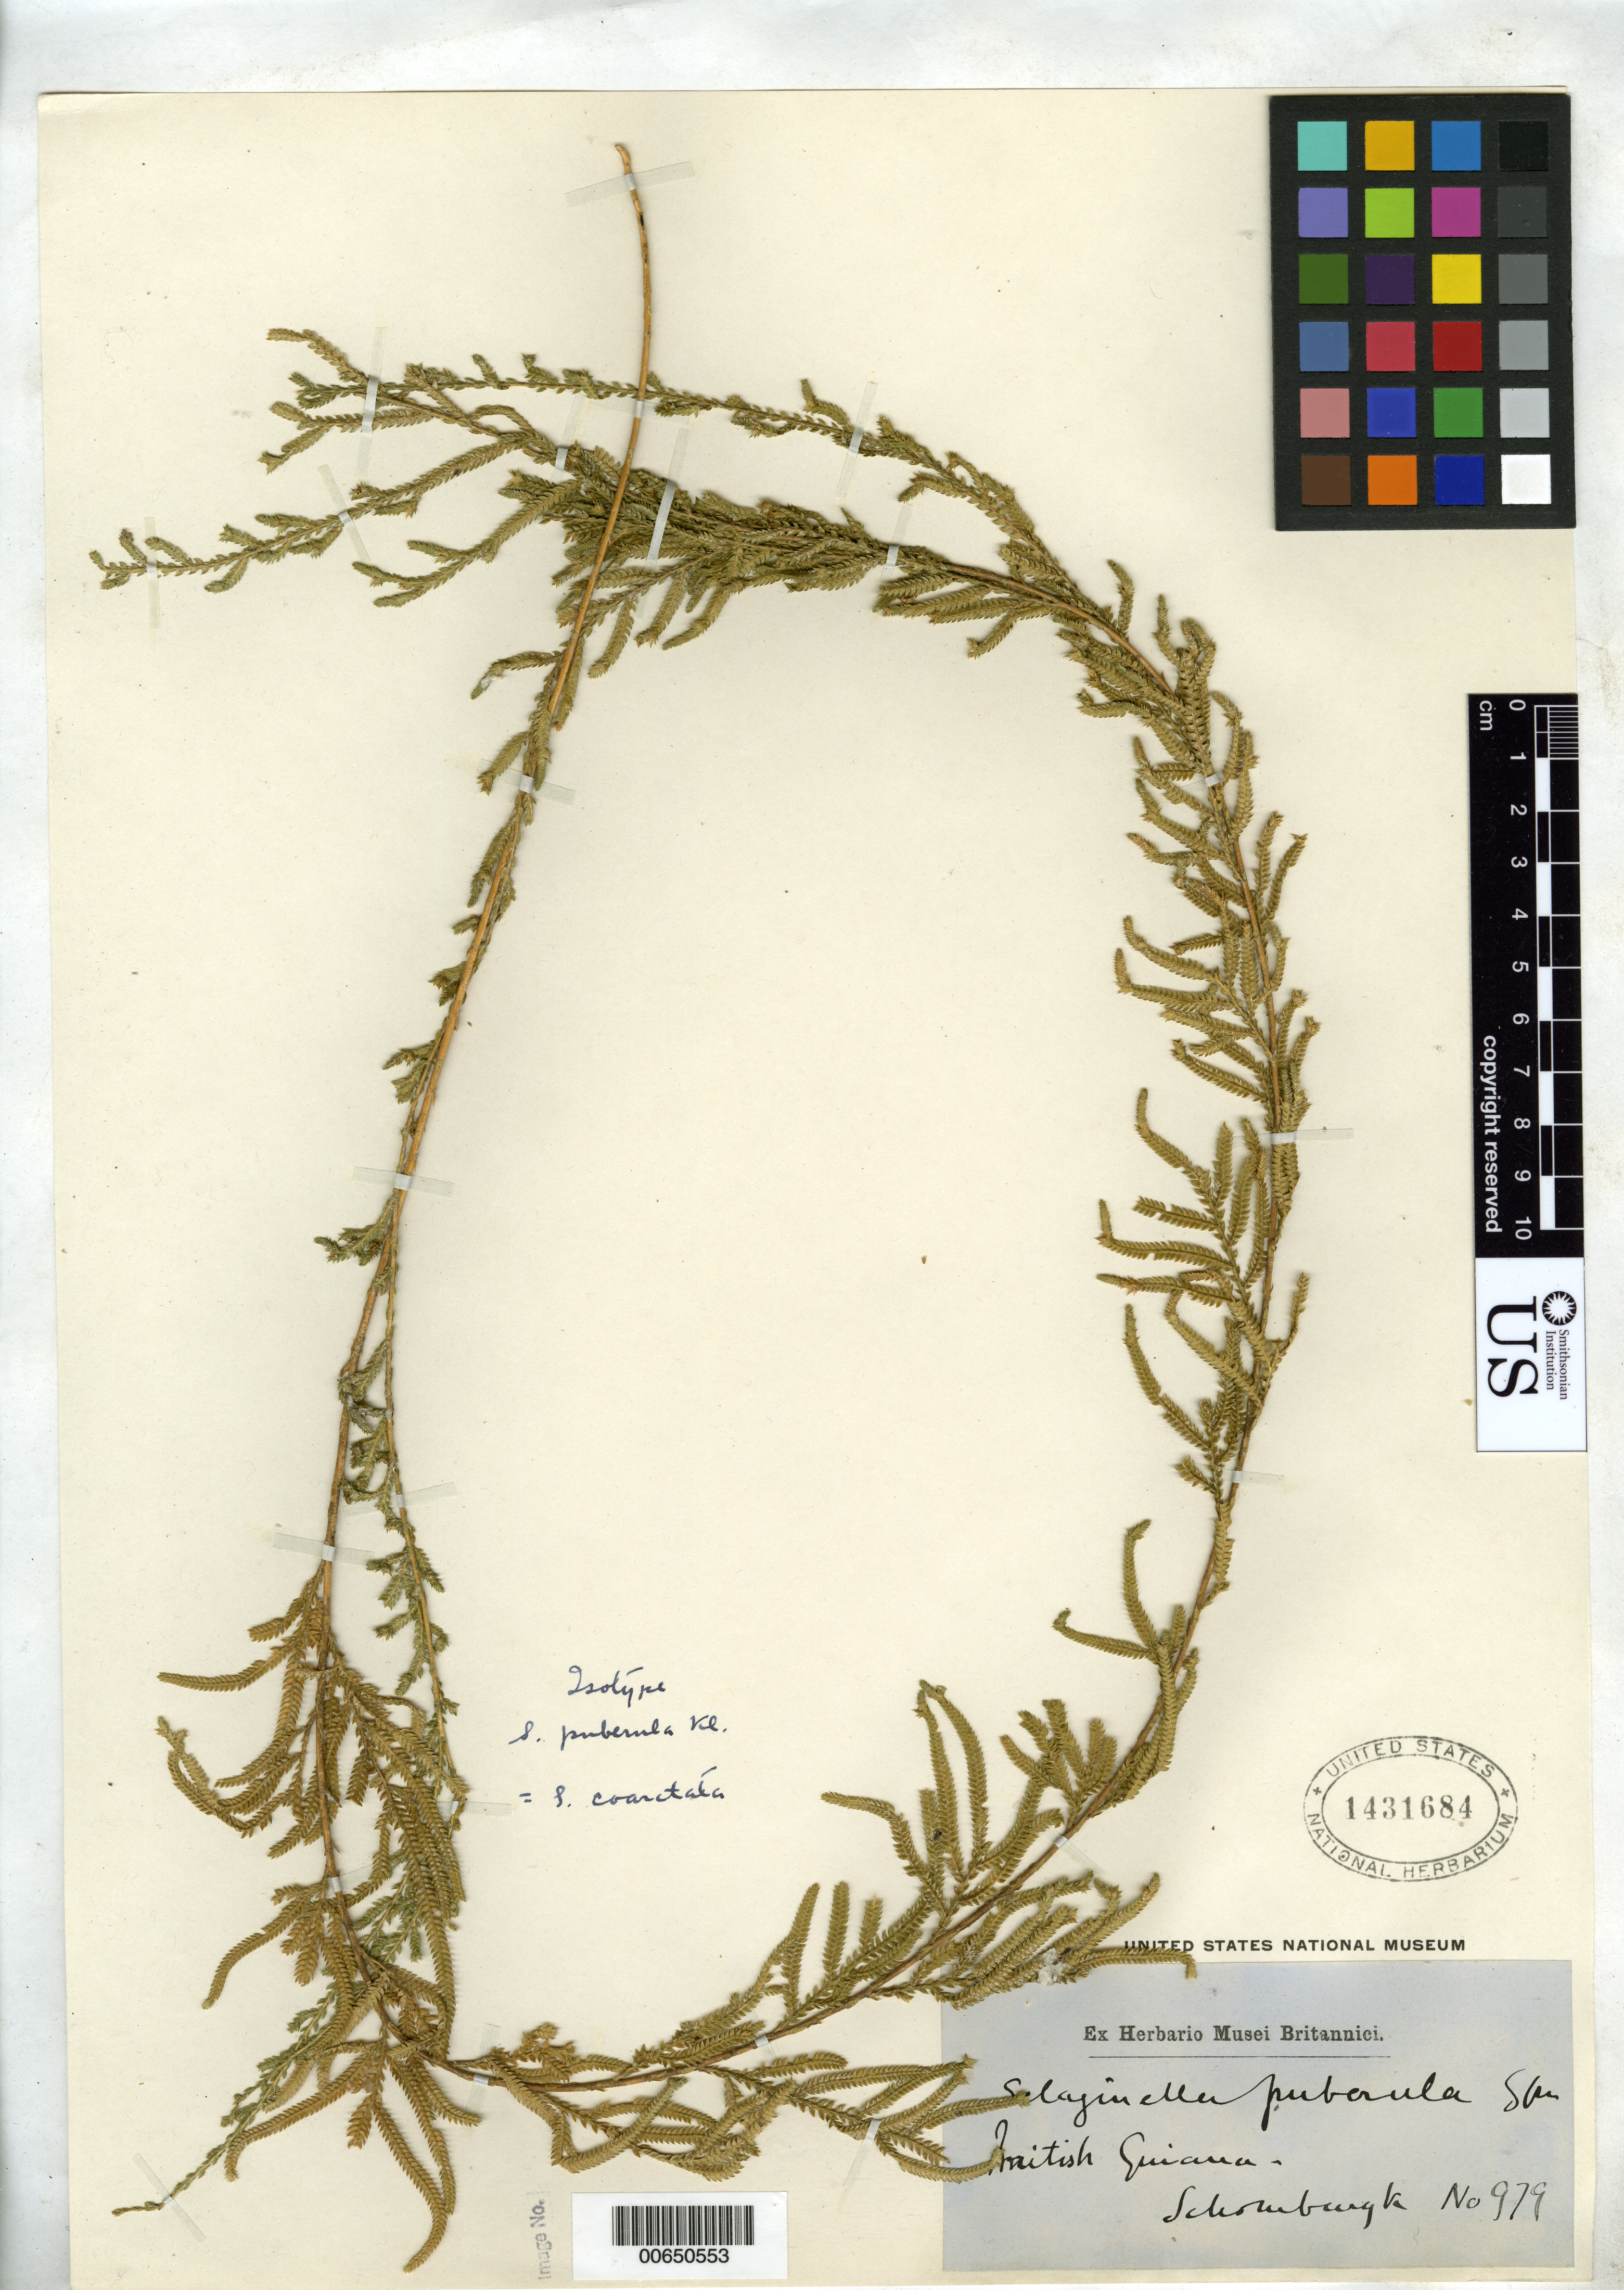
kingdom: Plantae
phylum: Tracheophyta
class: Lycopodiopsida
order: Selaginellales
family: Selaginellaceae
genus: Selaginella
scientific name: Selaginella puberula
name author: Klotzsch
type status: Type Collection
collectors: R. H. Schomburgk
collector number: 979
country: Guyana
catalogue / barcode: US 1431684